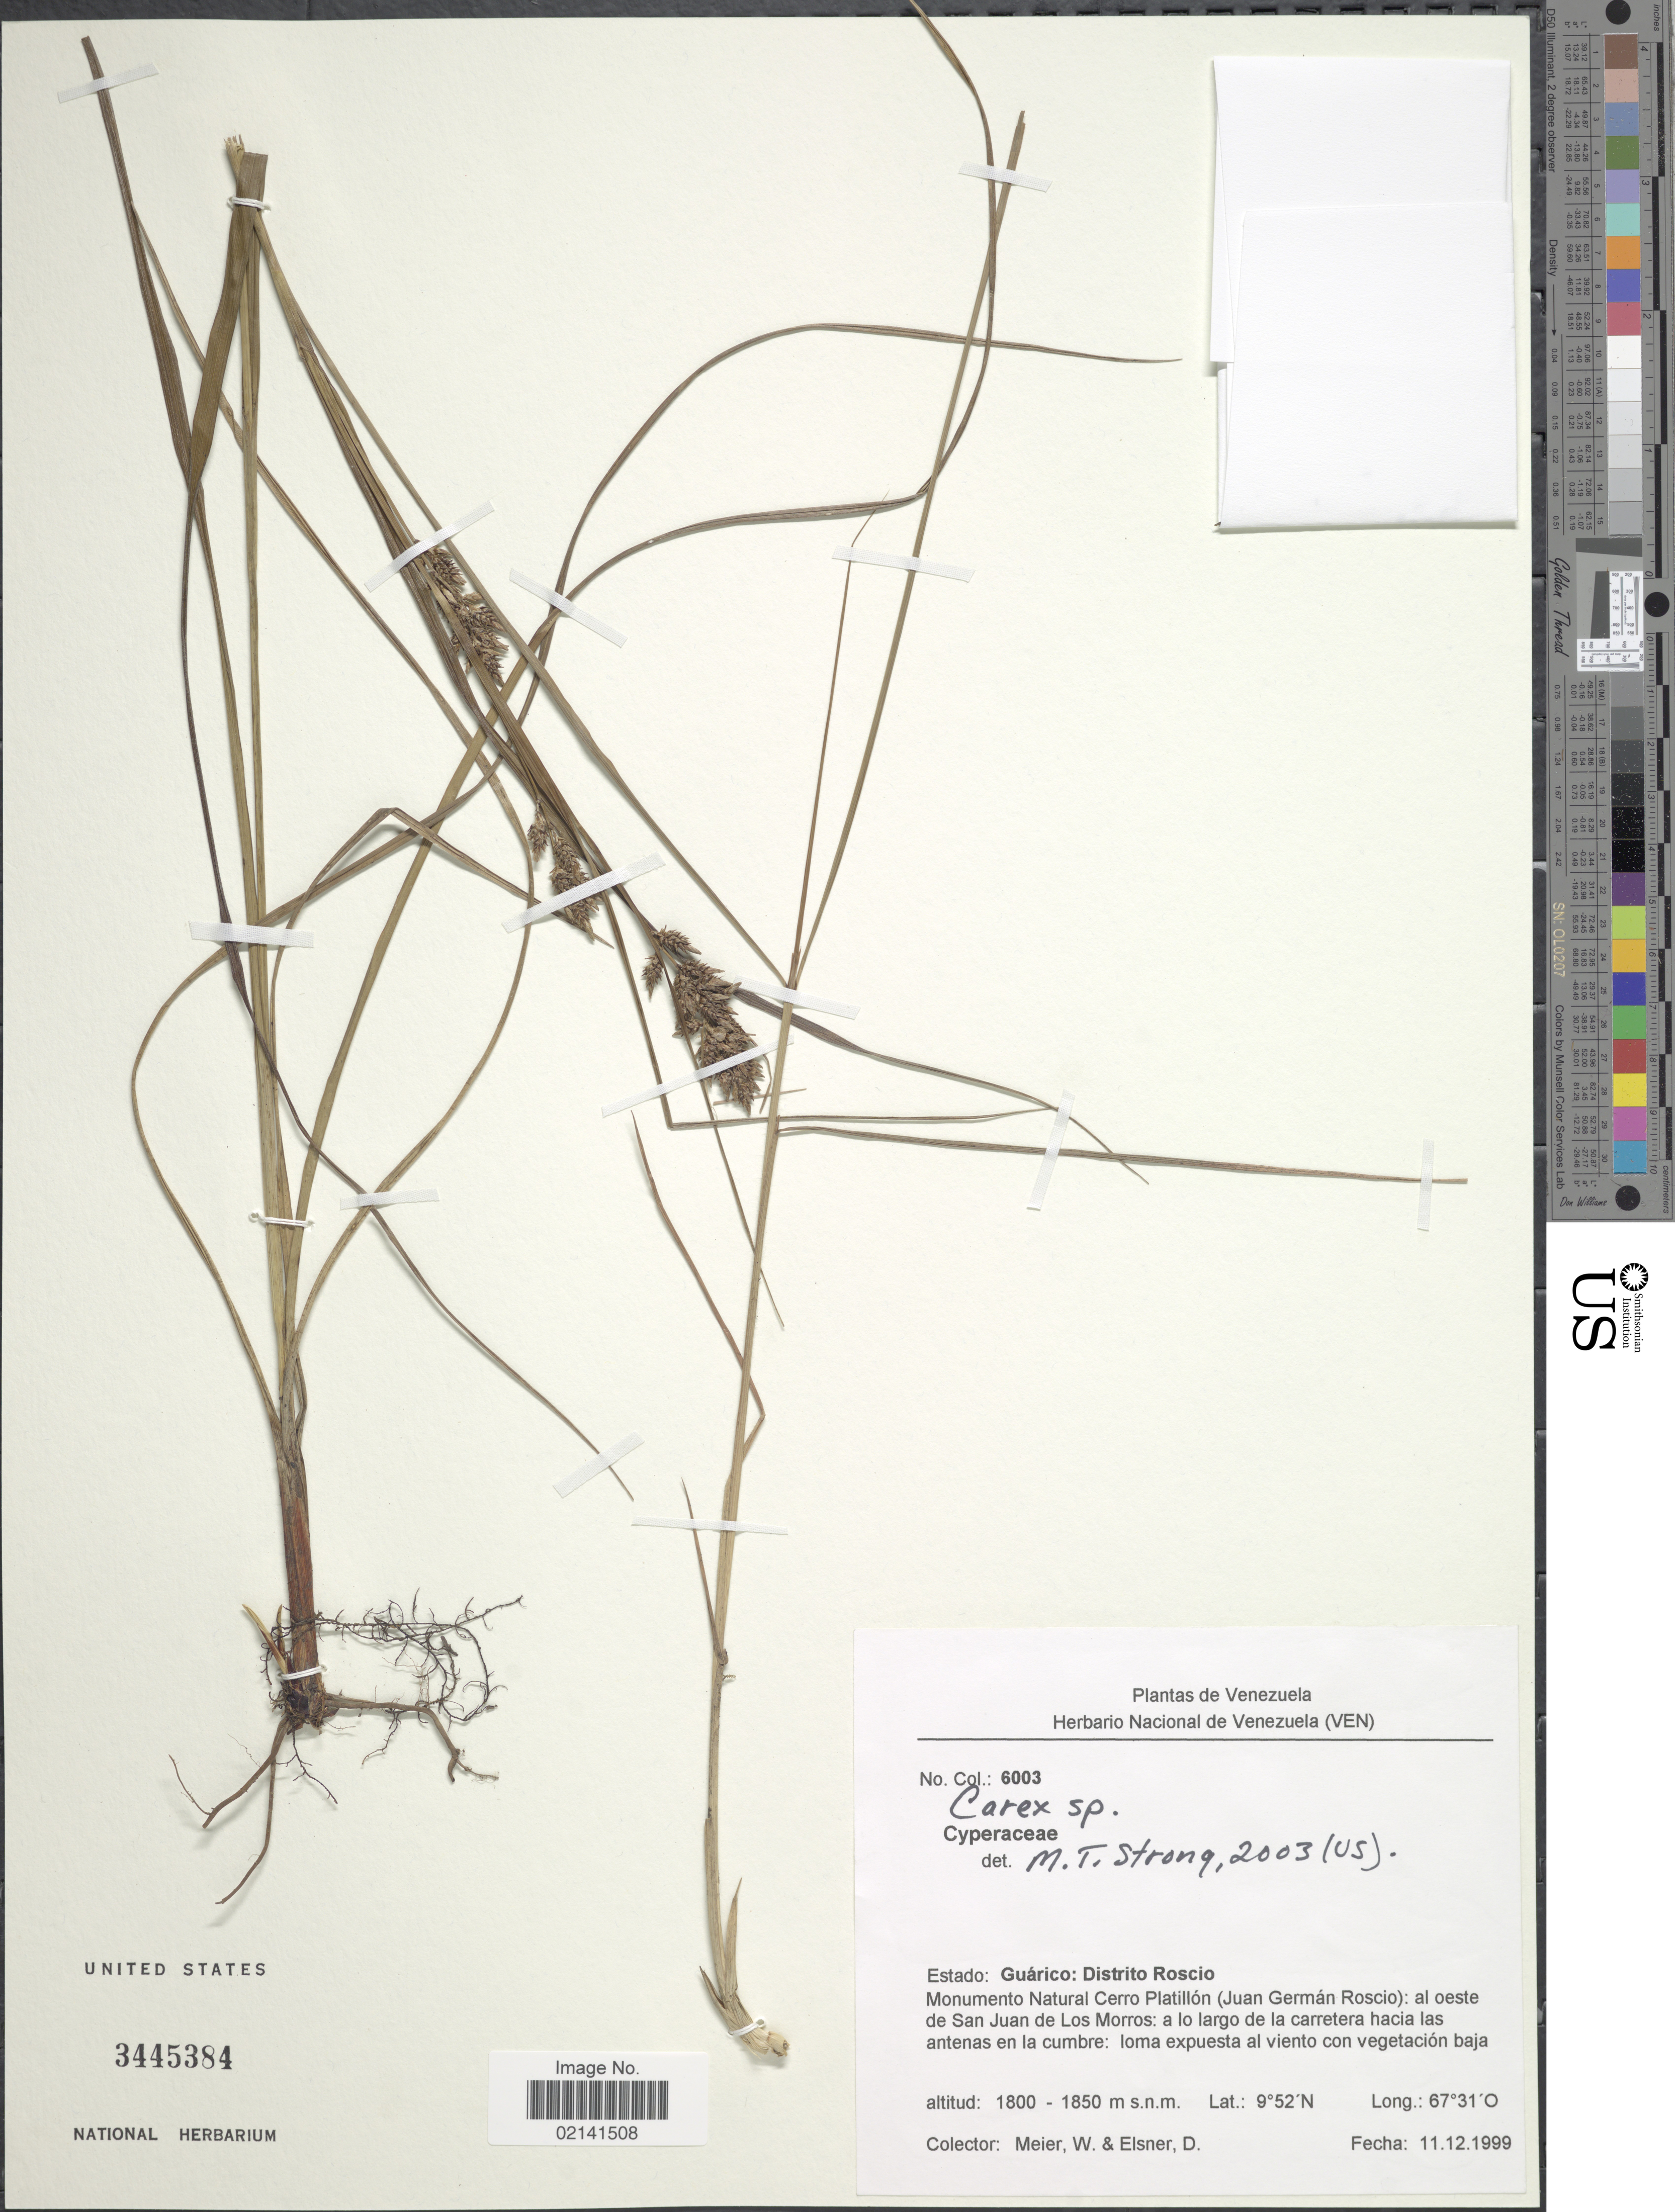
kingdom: Plantae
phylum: Tracheophyta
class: Liliopsida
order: Poales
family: Cyperaceae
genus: Carex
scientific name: Carex sp.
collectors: W. Meier & D. Elsner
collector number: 6003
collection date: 1999-12-11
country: Venezuela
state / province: Guárico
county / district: Juan Germán Roscio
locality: Estado: Guarico: Distrito Roscio. Monumento Natural Cerro Platillon (Juan German Roscio): al oeste de San Juan de Los Morros: a lo largo de la carretera hacia las antenas en la cumbre: loma expuesta al viento con vegetacion baja.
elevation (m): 1800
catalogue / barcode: US 3445384